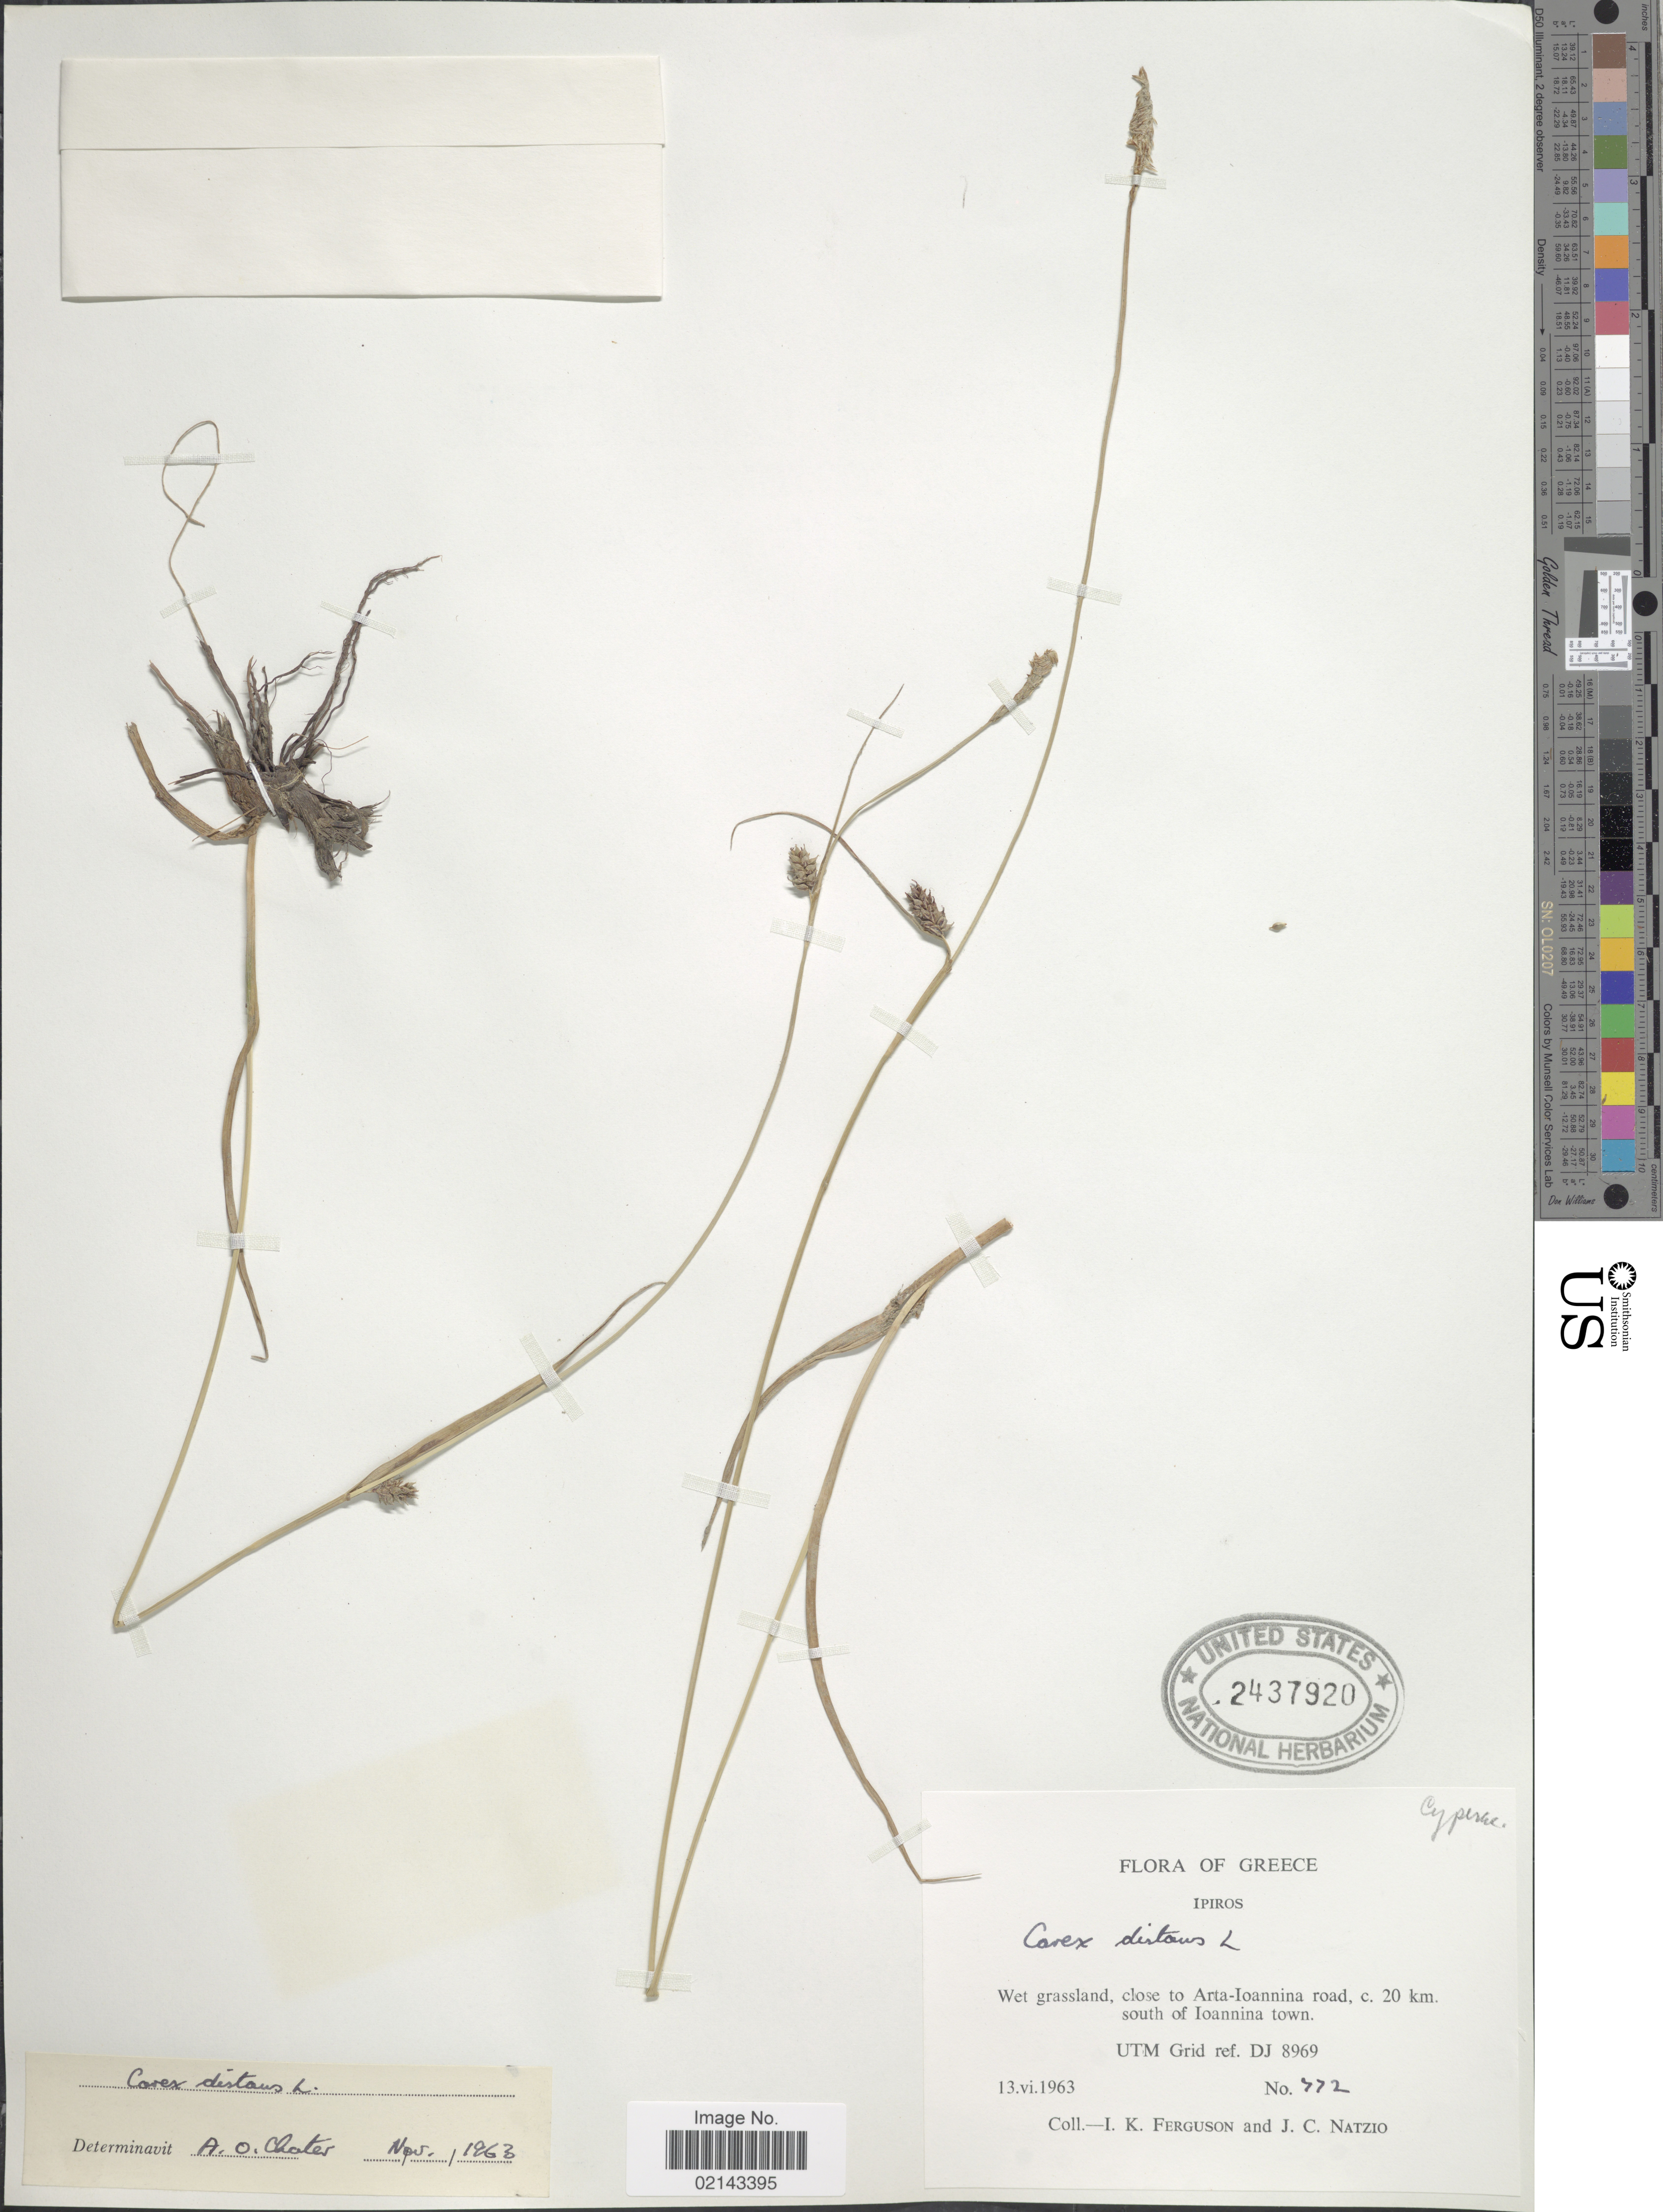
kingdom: Plantae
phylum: Tracheophyta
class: Liliopsida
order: Poales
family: Cyperaceae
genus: Carex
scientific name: Carex distans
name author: L.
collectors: I. K. Ferguson & J. Natzio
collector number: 772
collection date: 1963-06-13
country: Greece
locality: Ipiros, Wet grassland, close to Arta-Ioannina road, c. 20 km. south of Ioannina town, UTM Grid ref. DJ 8969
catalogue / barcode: US 2437920